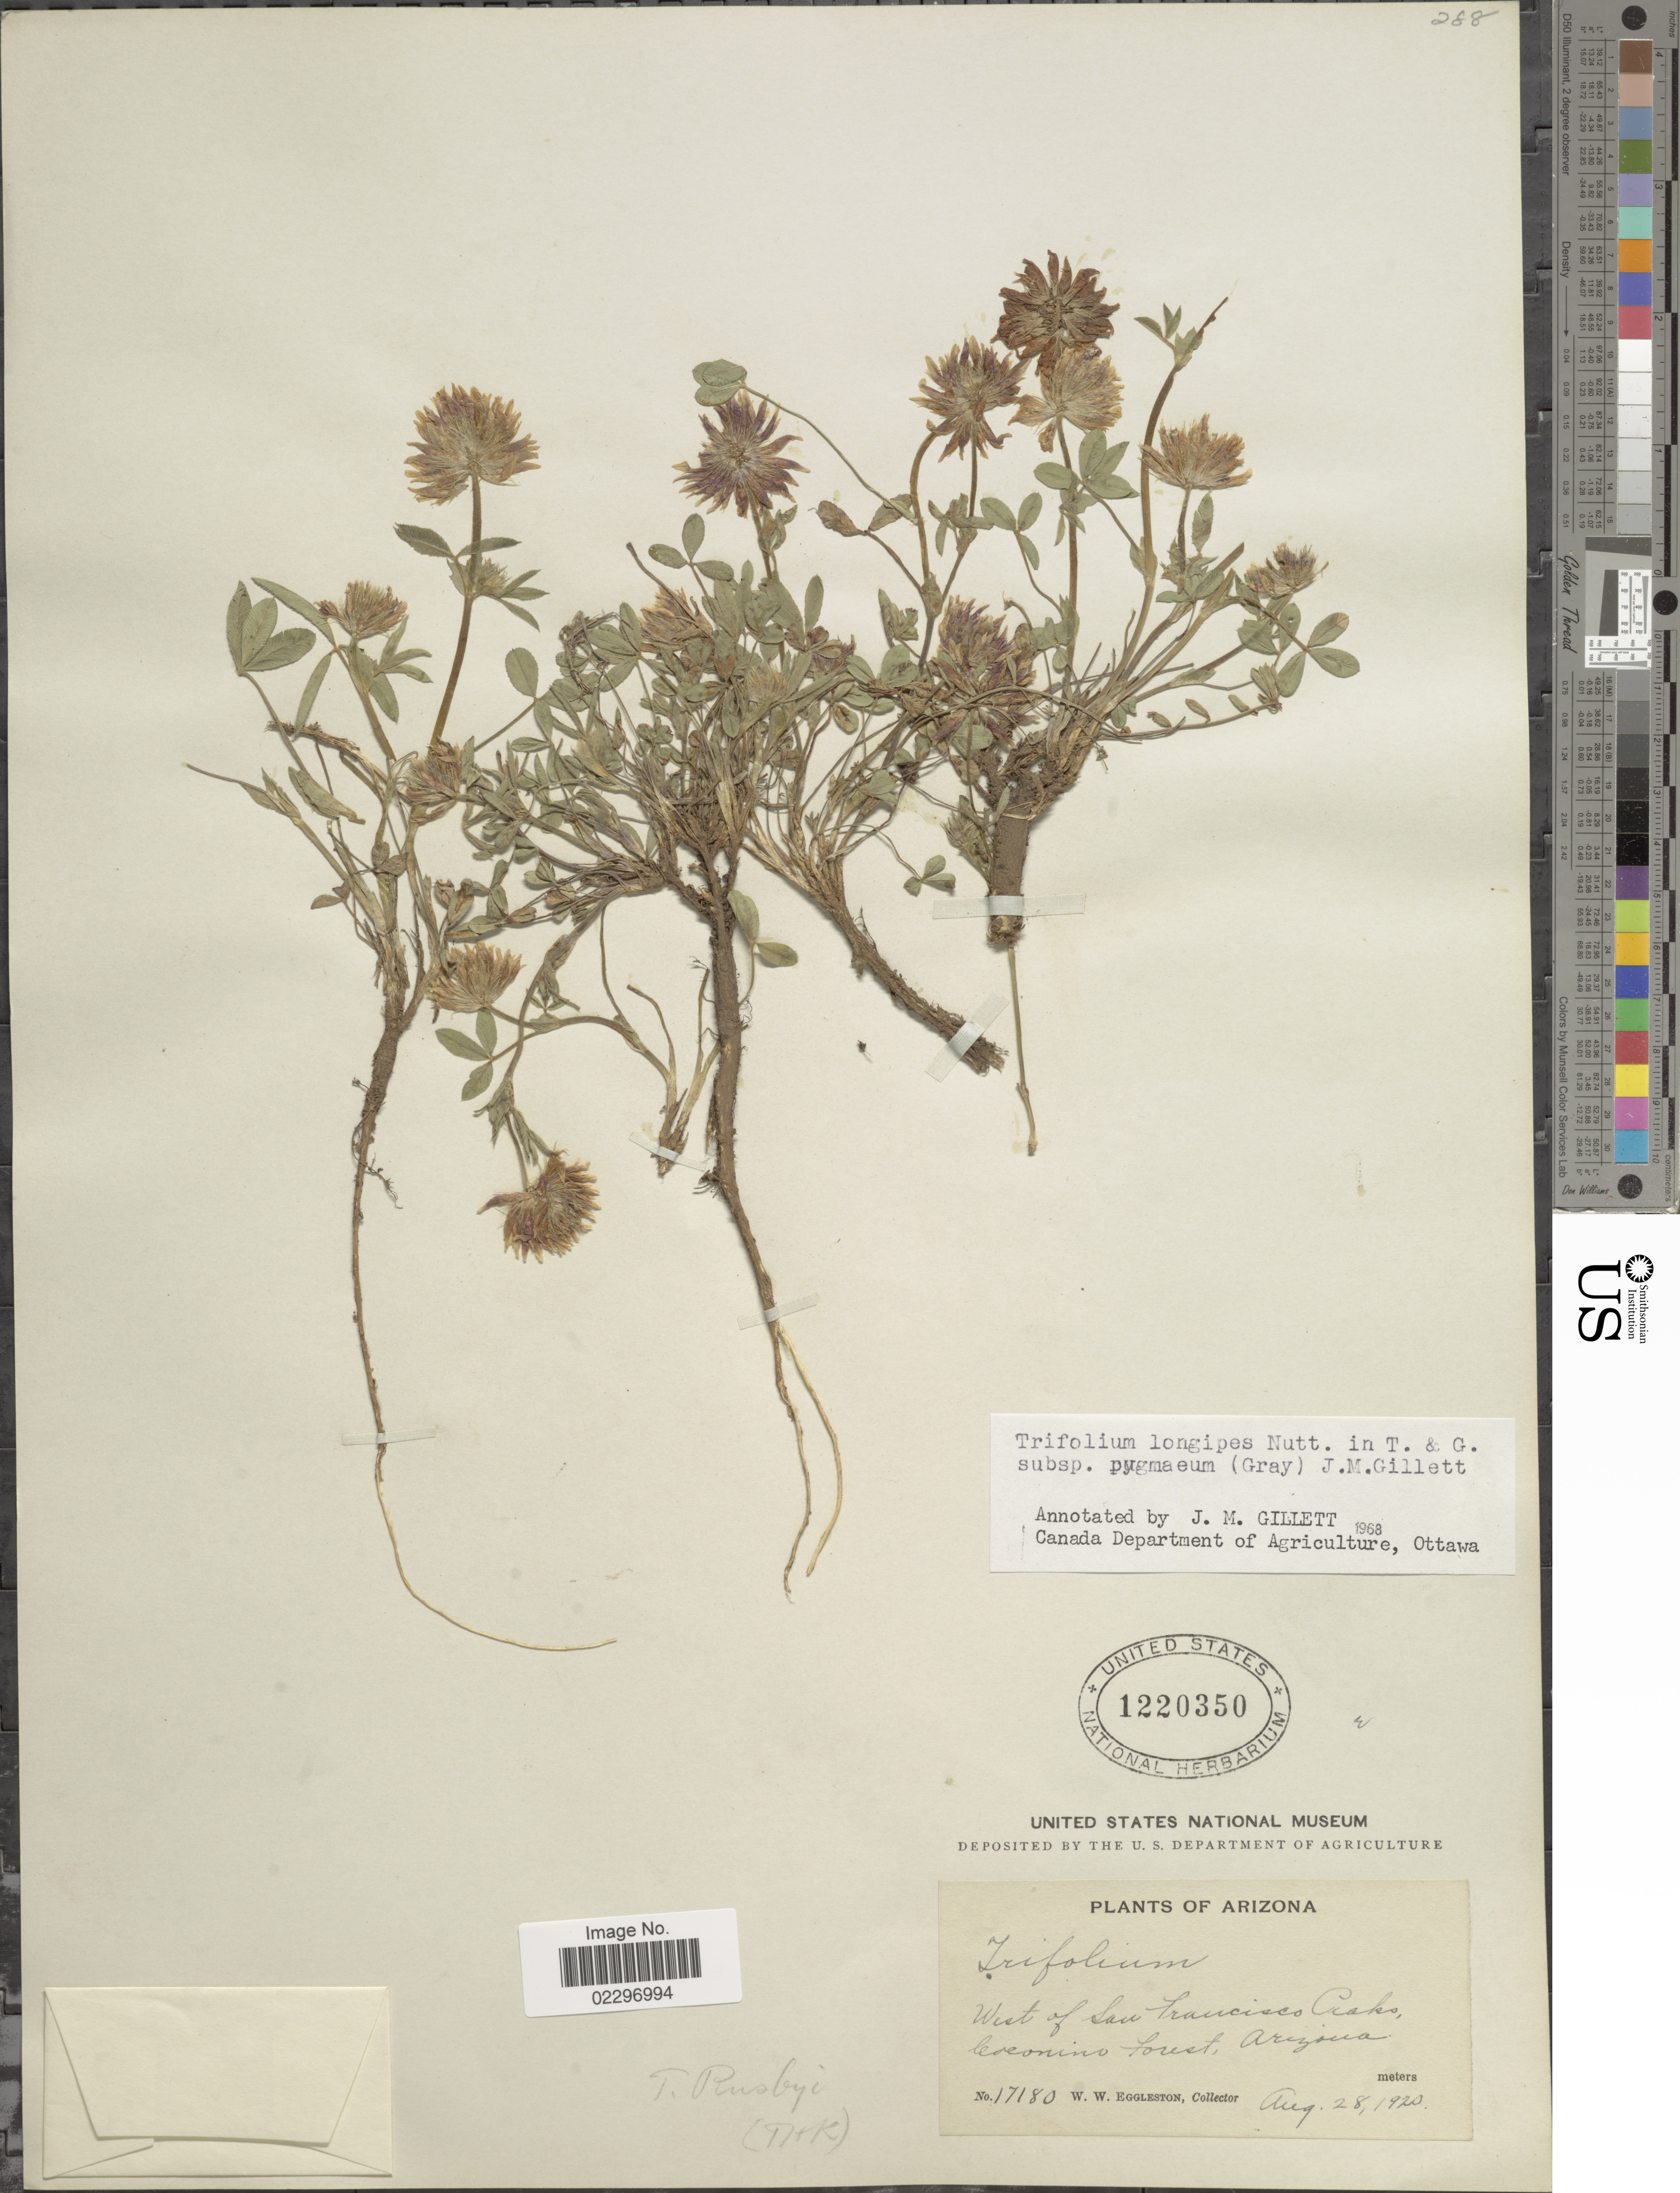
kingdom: Plantae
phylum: Tracheophyta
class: Magnoliopsida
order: Fabales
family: Fabaceae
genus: Trifolium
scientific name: Trifolium longipes var. pygmaeum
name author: A. Gray in Ives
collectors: W. W. Eggleston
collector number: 17180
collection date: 1920-08-28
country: United States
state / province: Arizona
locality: West of San Francisco Peaks, Coeonino forest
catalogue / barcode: US 1220350